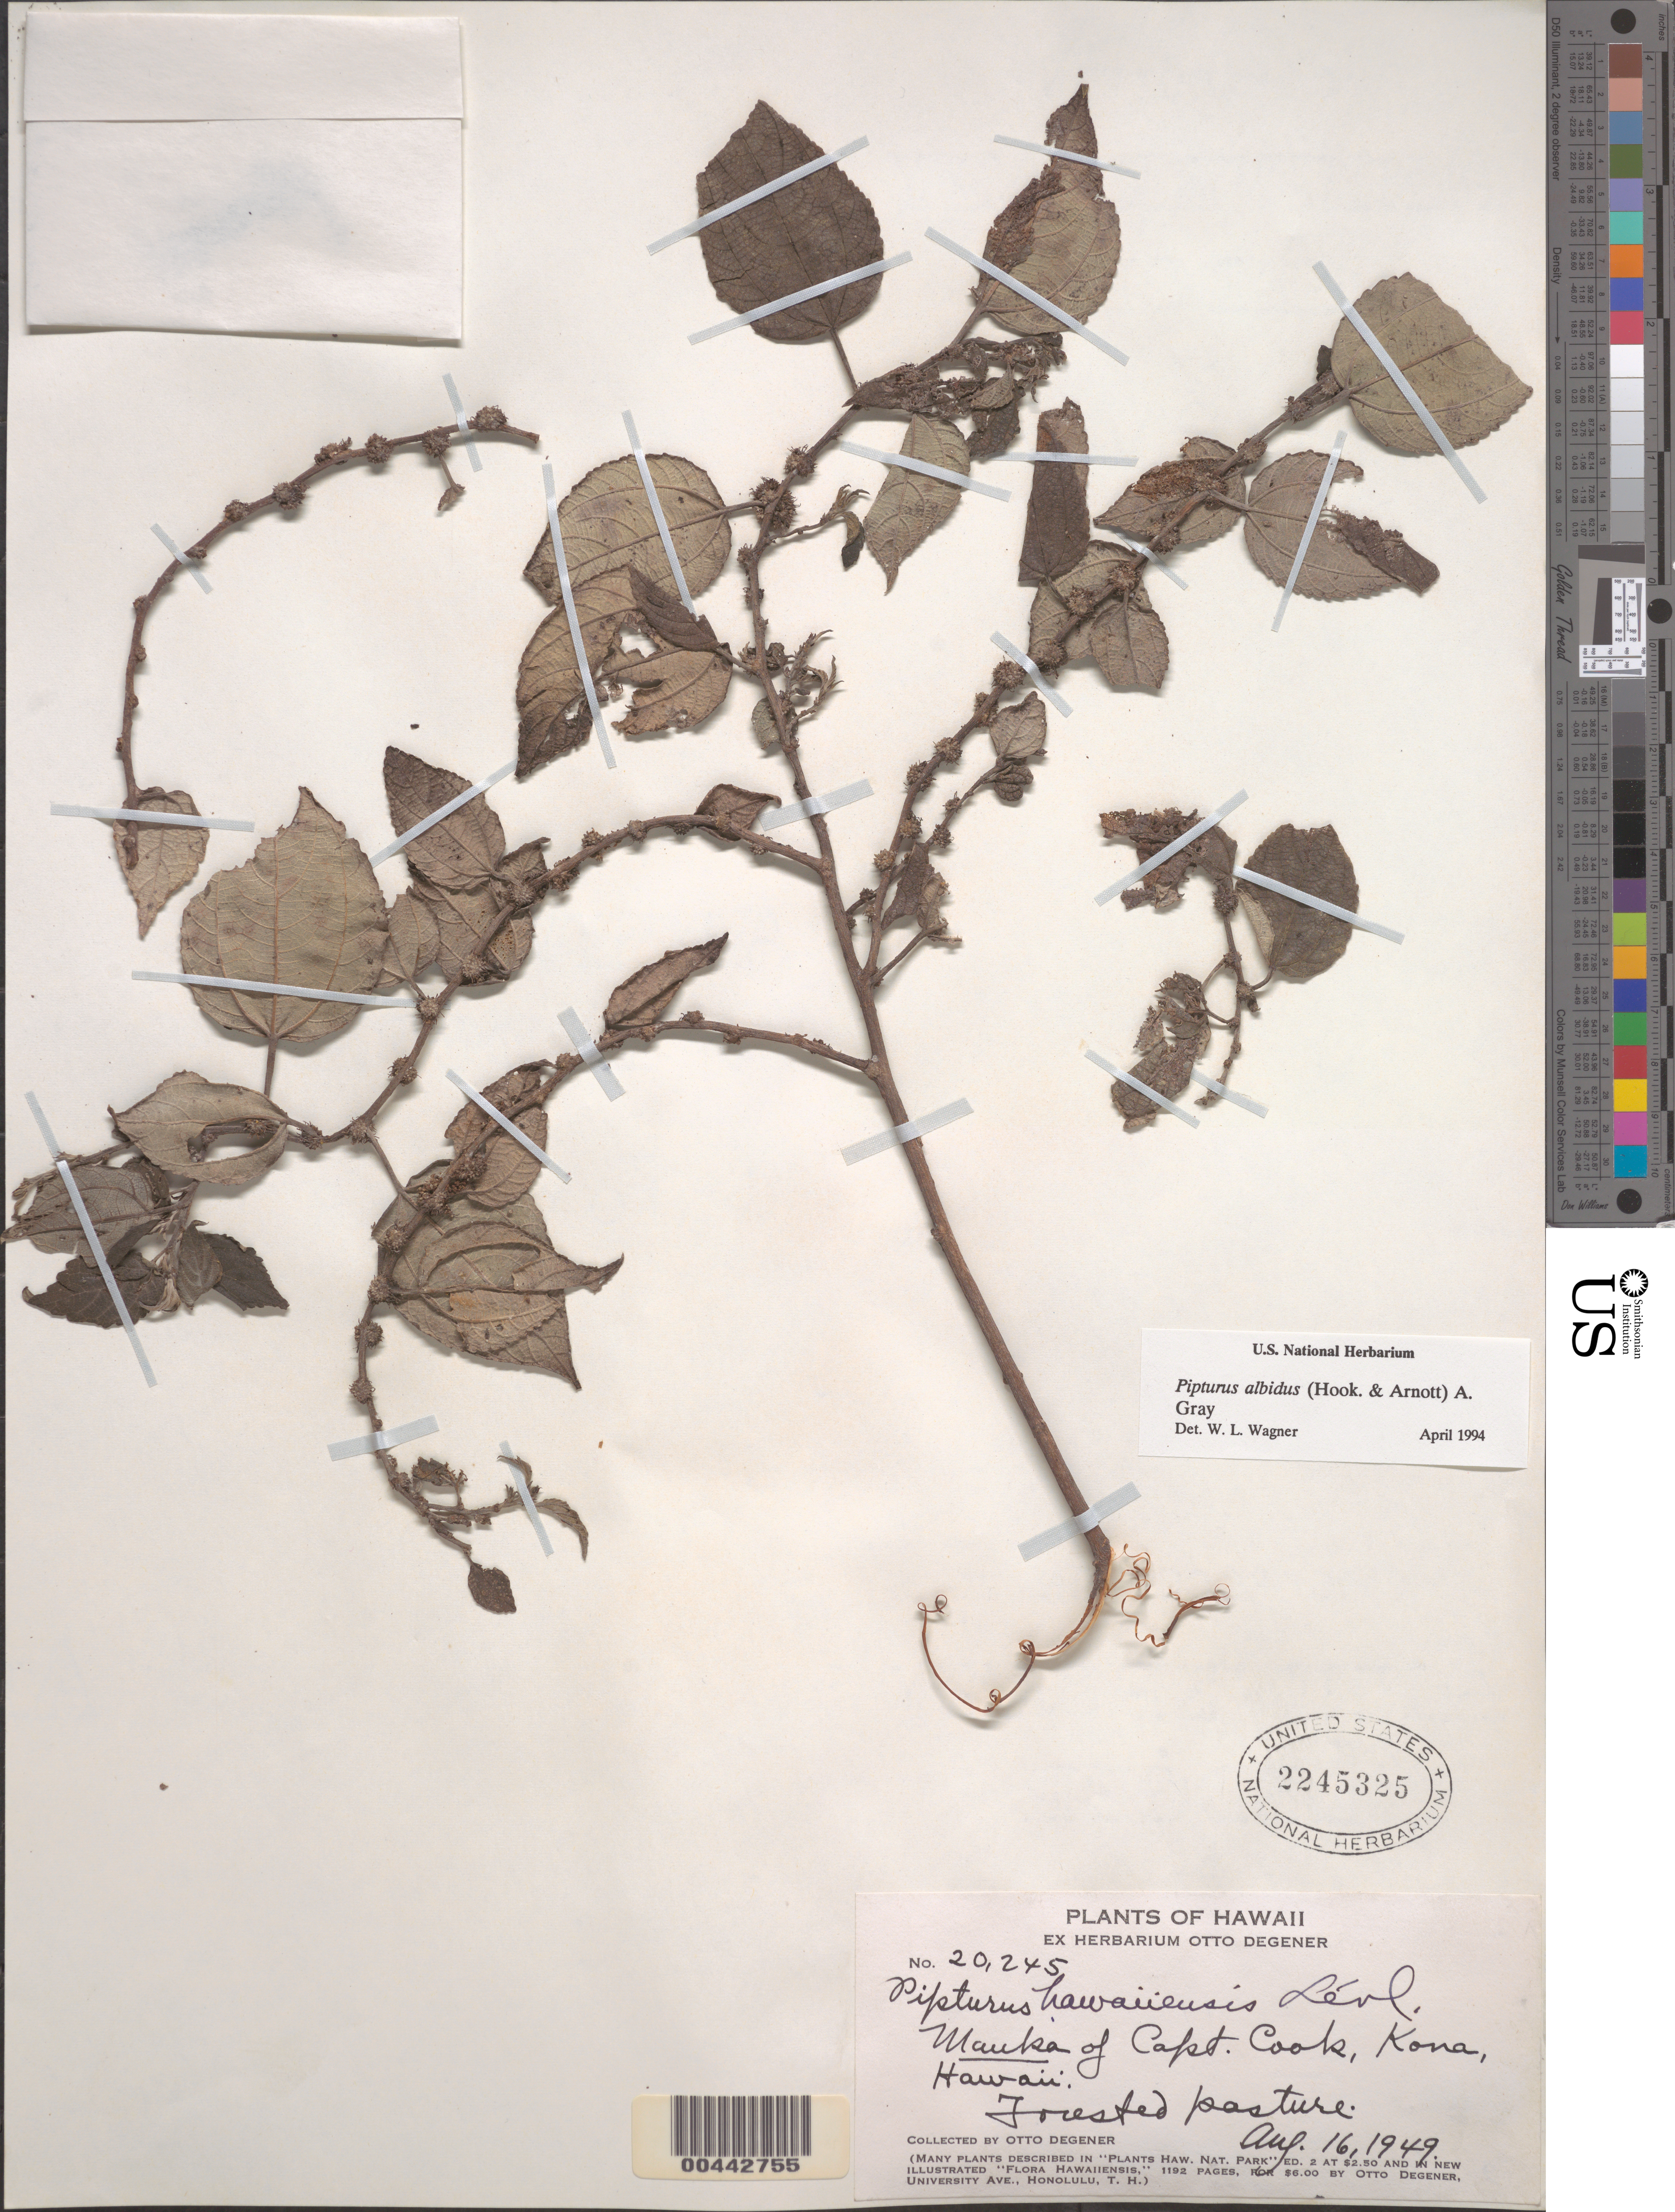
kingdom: Plantae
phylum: Tracheophyta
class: Magnoliopsida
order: Rosales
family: Urticaceae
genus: Pipturus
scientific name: Pipturus albidus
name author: (Hook. & Arn.) A. Gray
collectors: O. Degener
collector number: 20245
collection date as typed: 16 Aug 1949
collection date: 1949-08-16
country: United States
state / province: Hawaii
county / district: Hawaii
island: Hawaii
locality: Mauka of Capt. Cook, Kona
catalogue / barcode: US 2245325